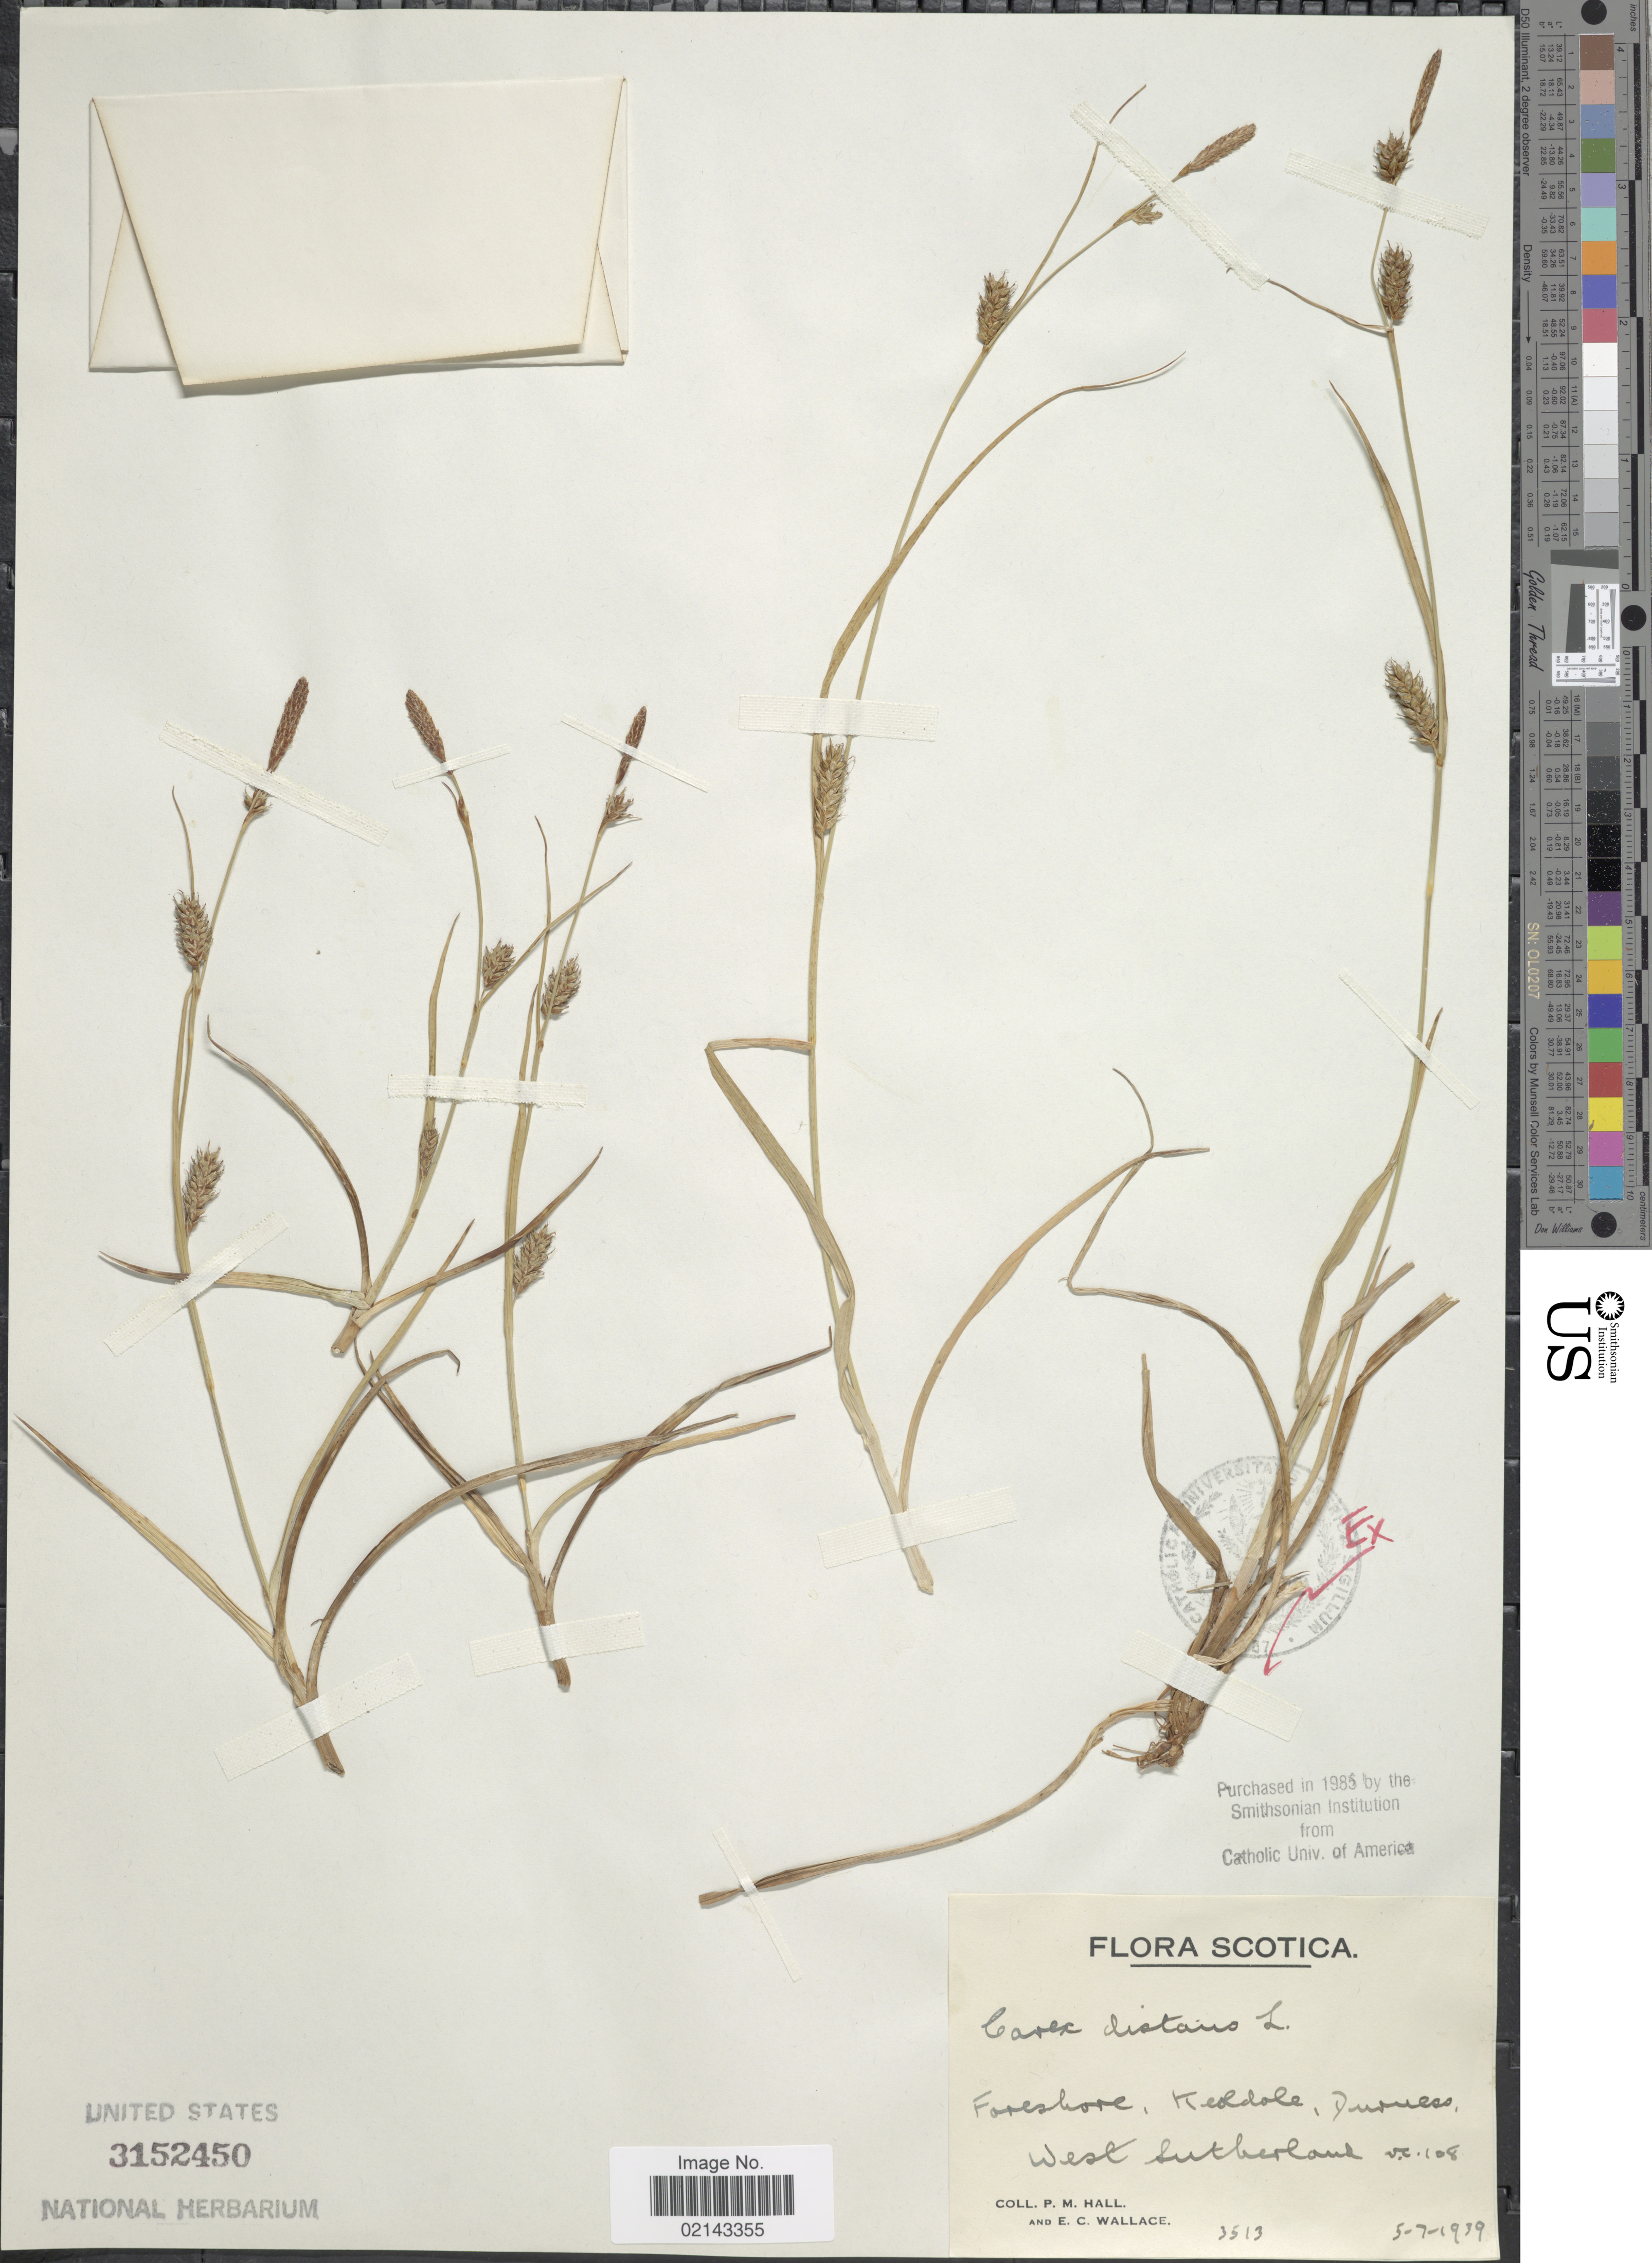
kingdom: Plantae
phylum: Tracheophyta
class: Liliopsida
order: Poales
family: Cyperaceae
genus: Carex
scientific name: Carex distans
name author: L.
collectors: P. Hall & E. C. Wallace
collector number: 3513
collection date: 1939-07-05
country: United Kingdom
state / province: Scotland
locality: Scotica, Foreshore, Keoldole, Durness, West Sutherland v.c. 108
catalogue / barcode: US 3152450